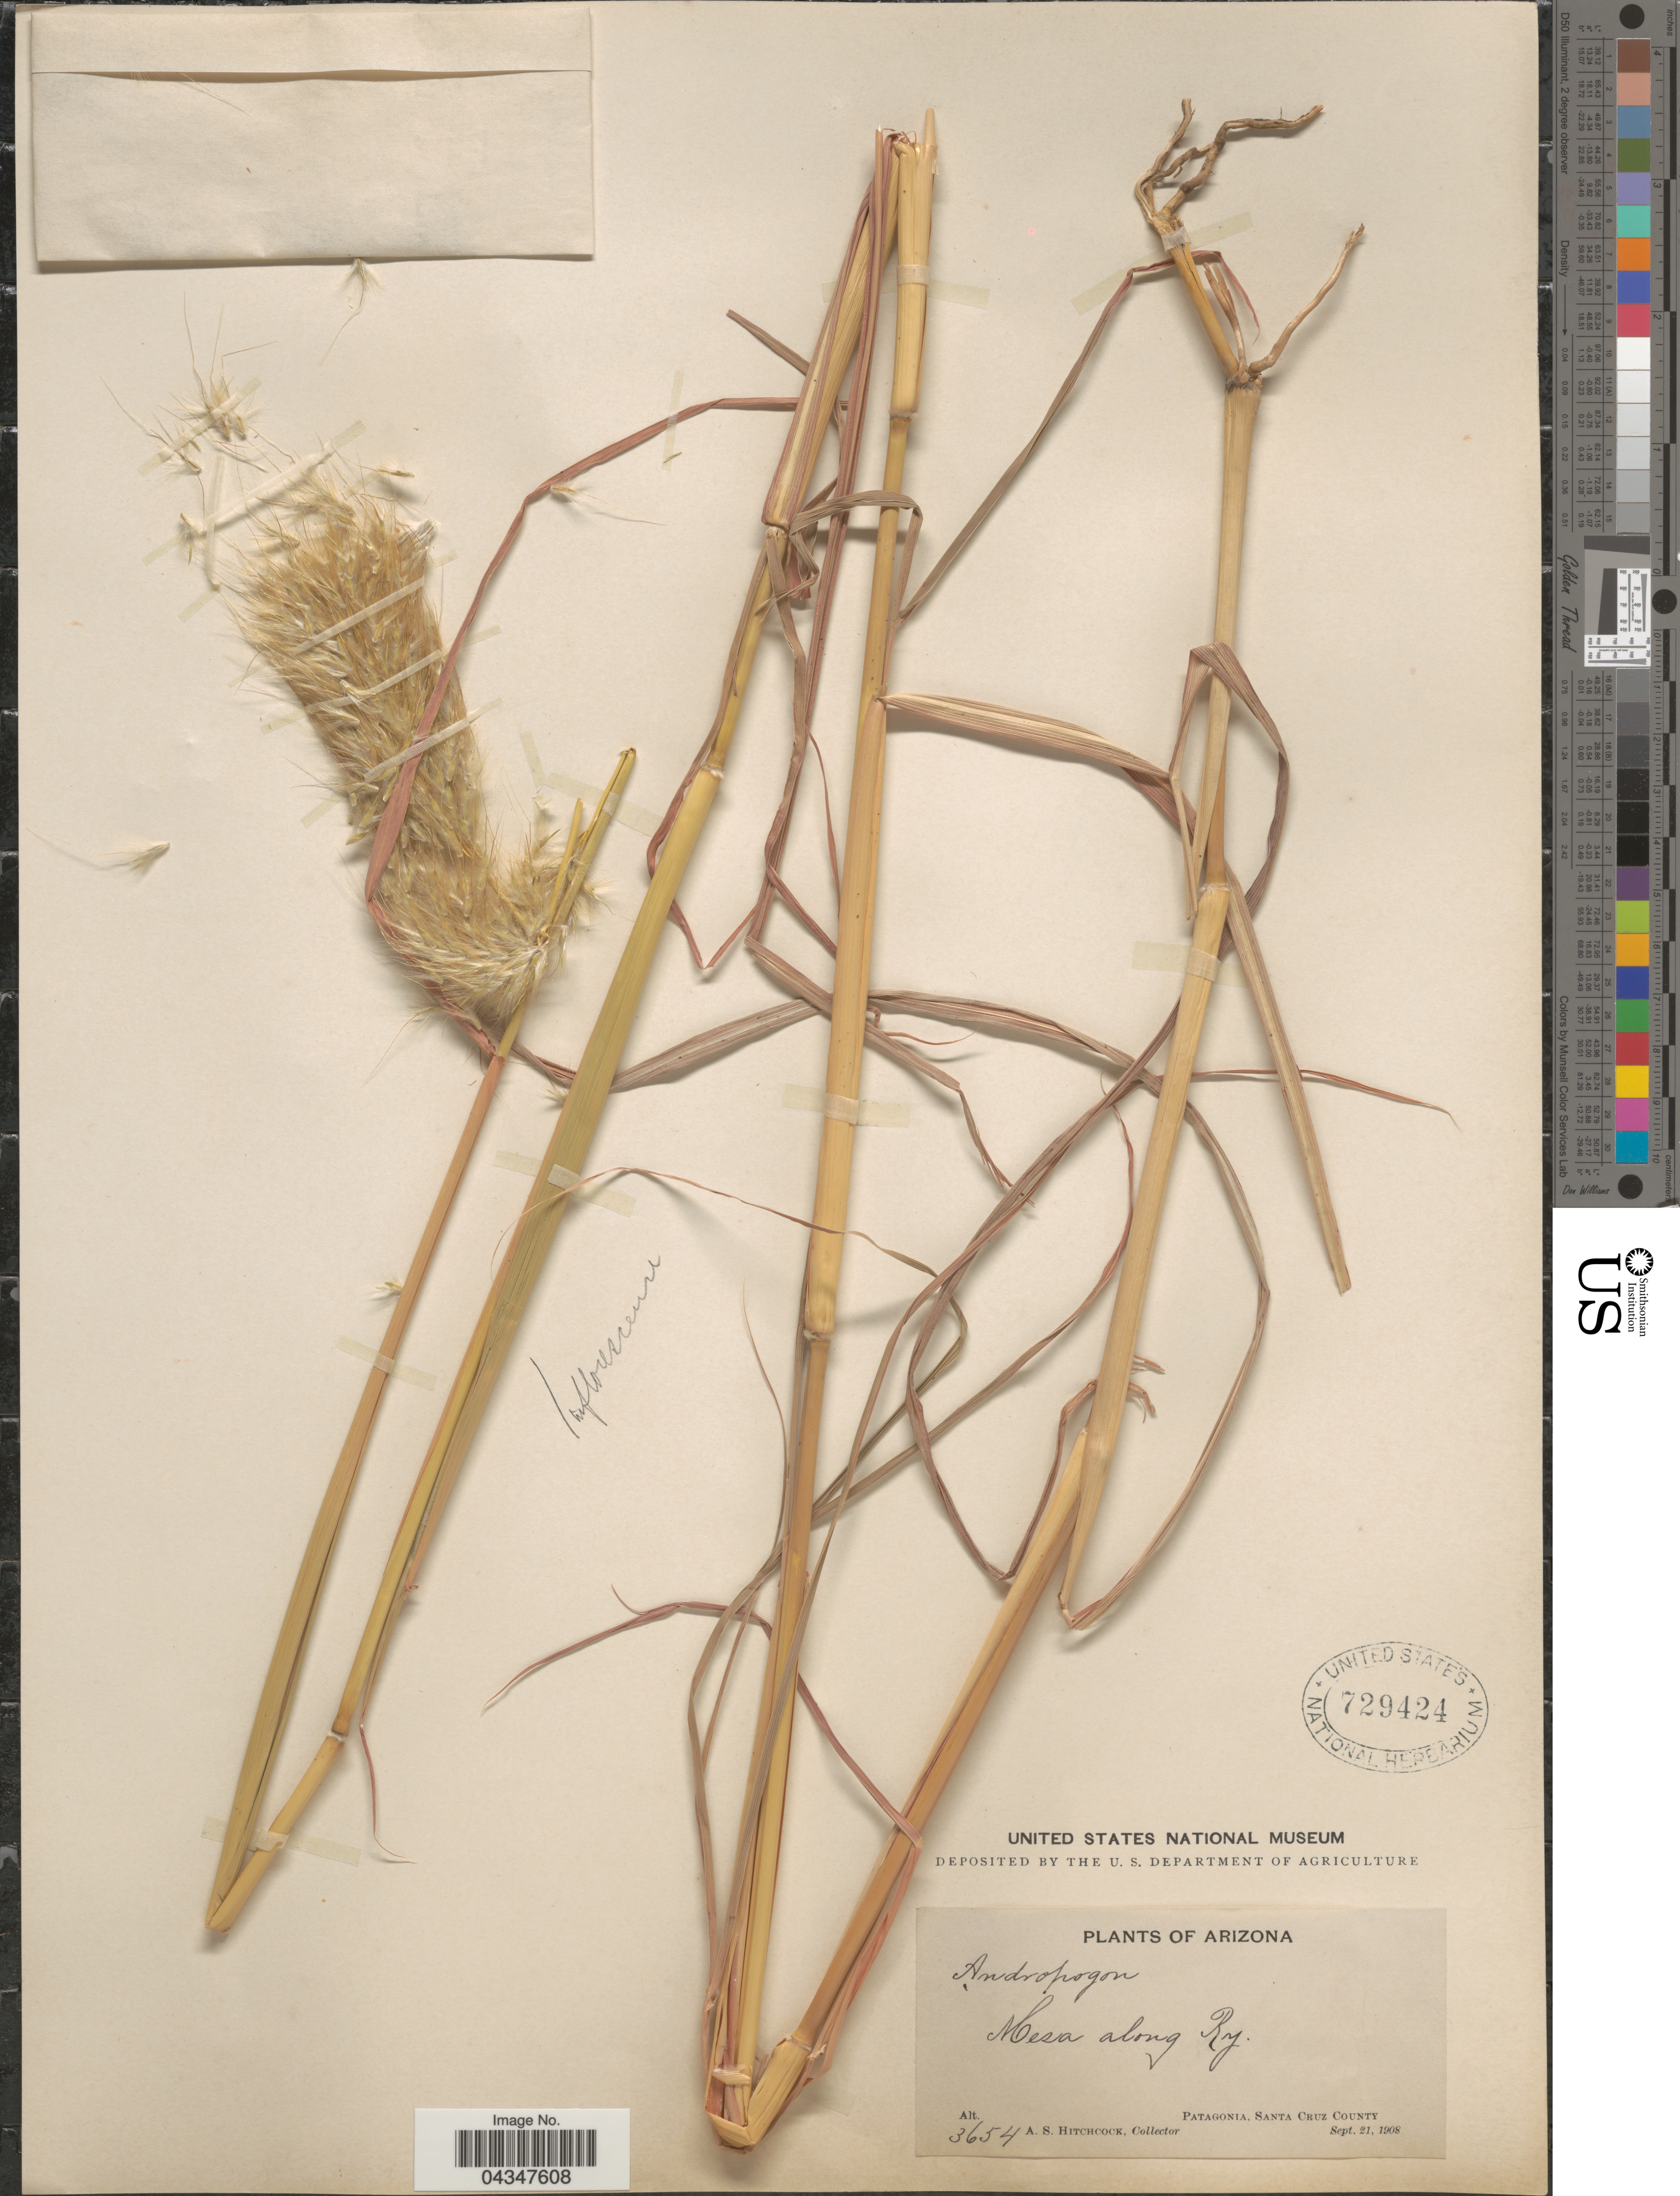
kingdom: Plantae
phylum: Tracheophyta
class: Liliopsida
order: Poales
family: Poaceae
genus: Bothriochloa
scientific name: Bothriochloa barbinodis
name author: (Lag.) Herter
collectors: A. S. Hitchcock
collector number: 3654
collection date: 1908-09-21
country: United States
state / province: Arizona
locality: Mesa along Ry. Patagonia, Santa Cruz County.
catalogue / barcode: US 729424